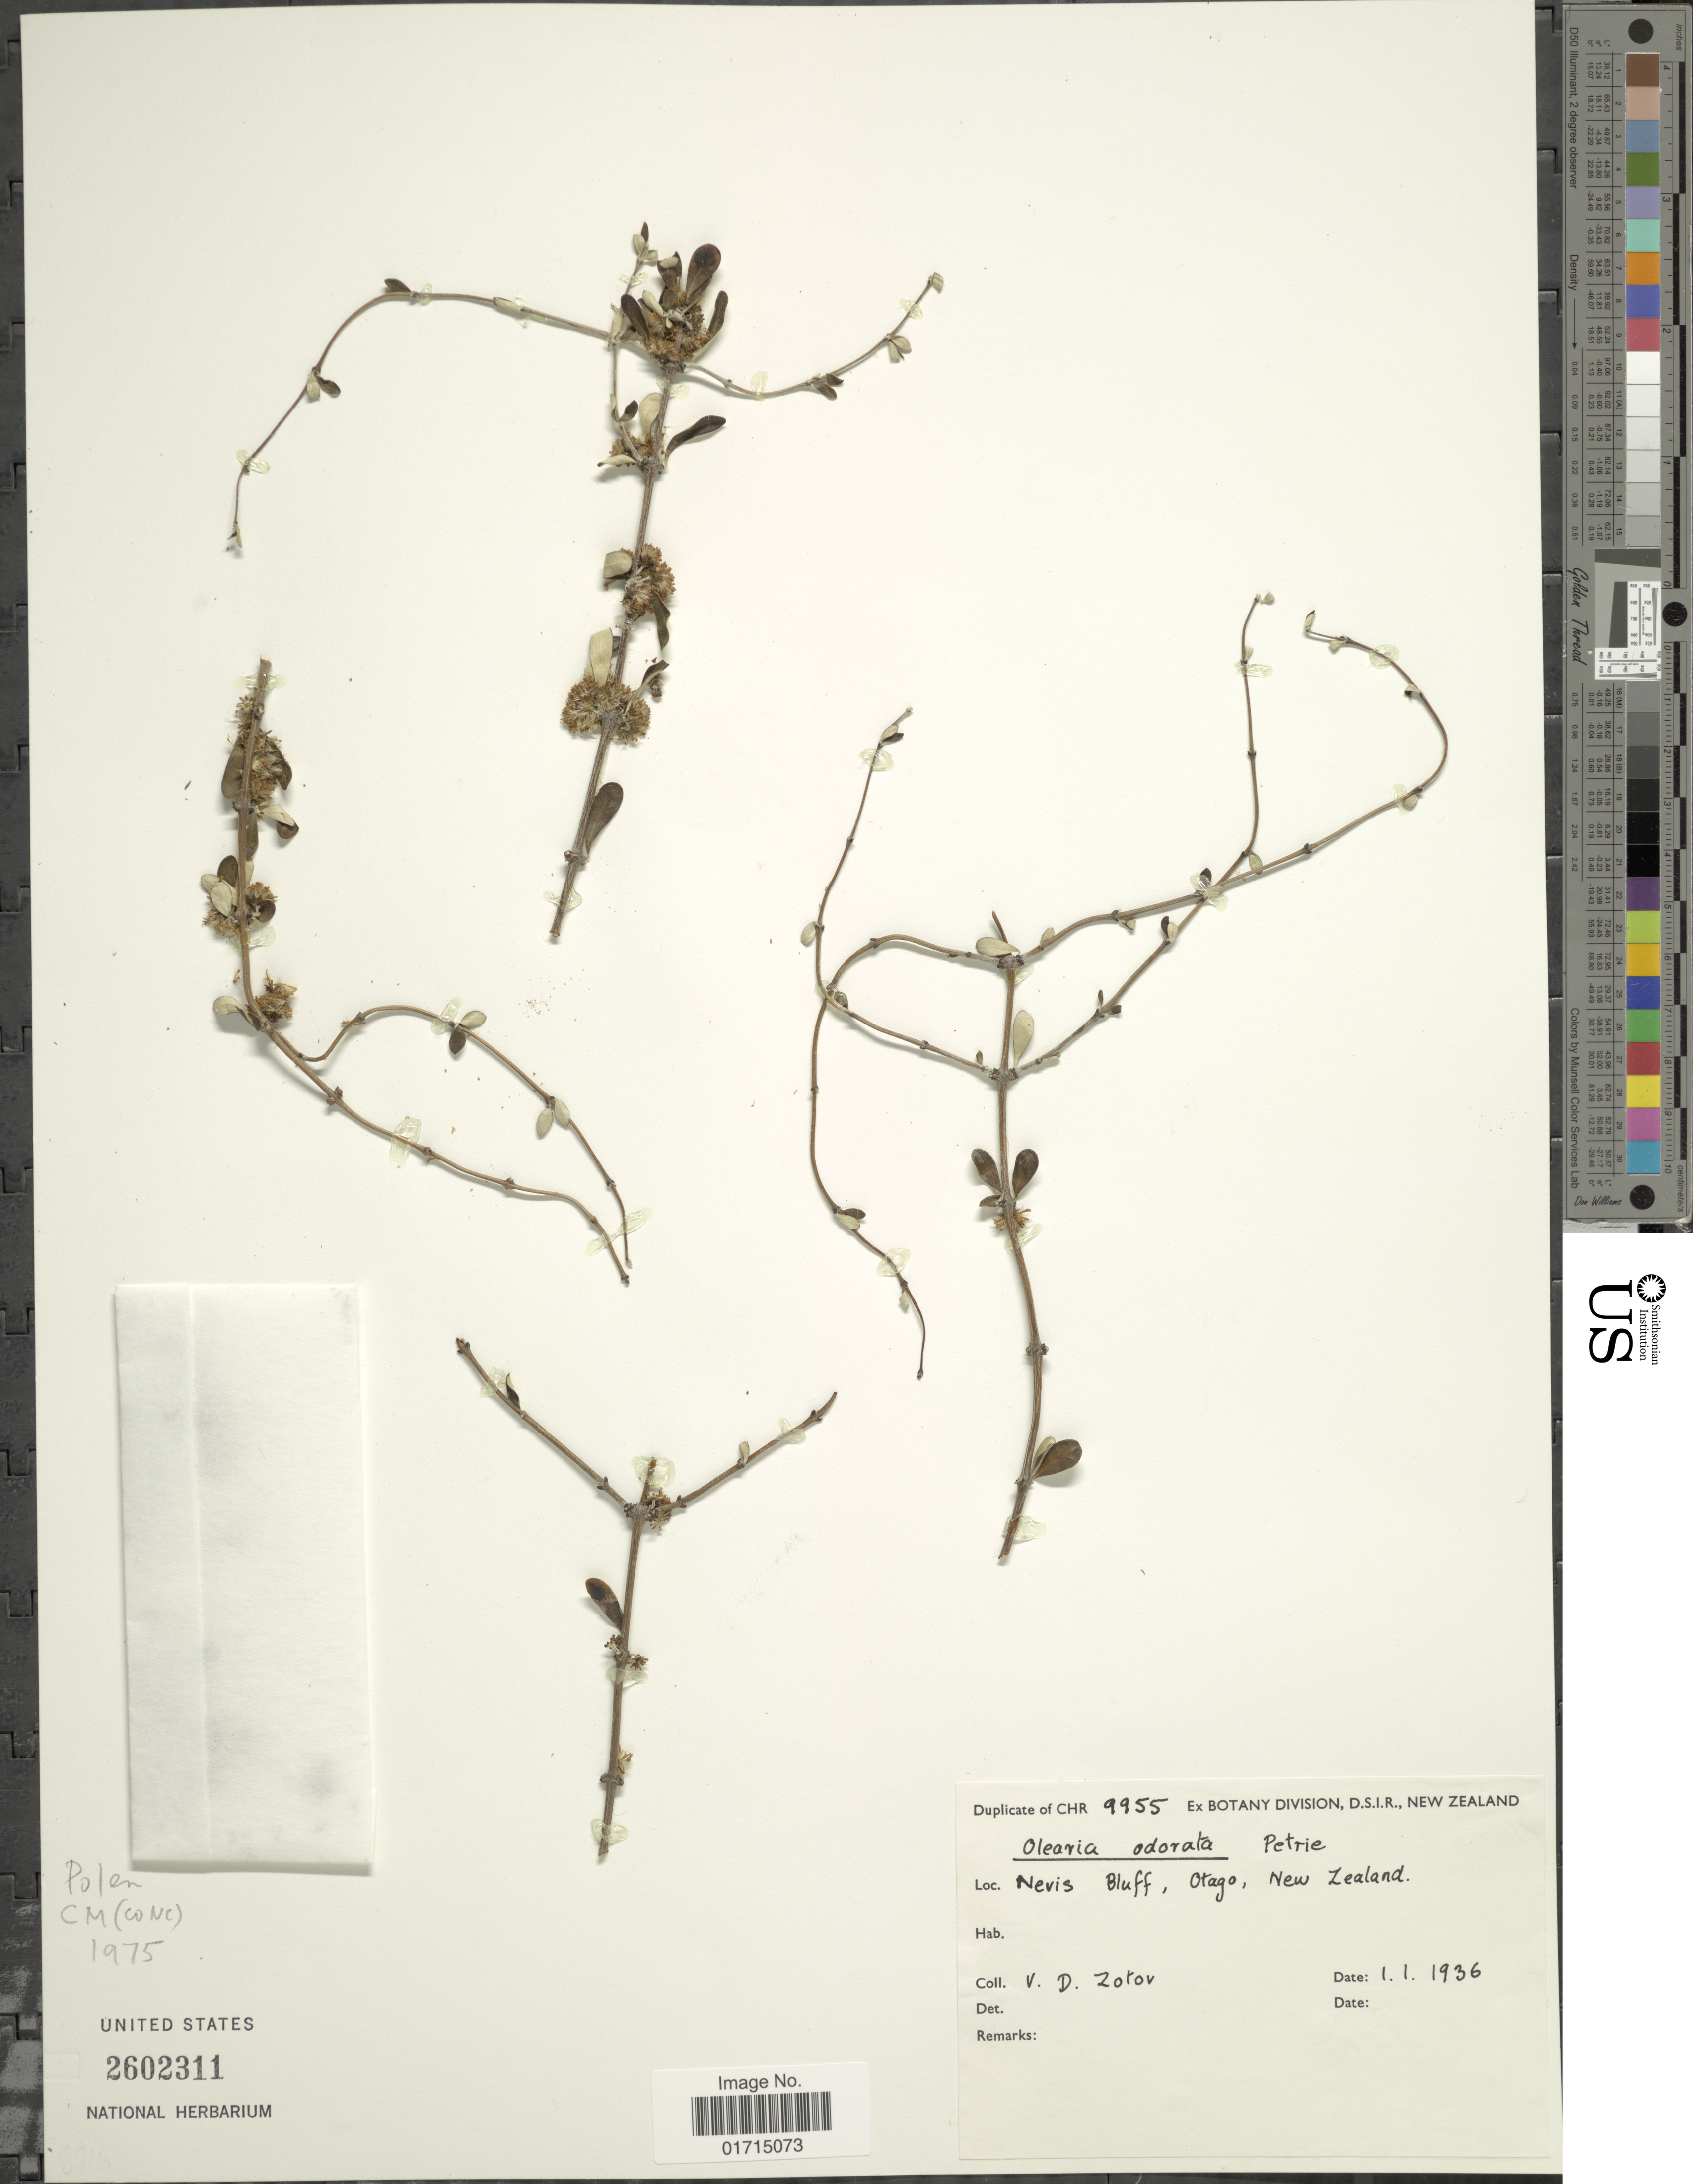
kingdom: Plantae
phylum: Tracheophyta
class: Magnoliopsida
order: Asterales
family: Asteraceae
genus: Olearia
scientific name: Olearia odorata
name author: Petrie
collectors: V. Zotov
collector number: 9955?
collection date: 1936-01-01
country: New Zealand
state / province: Otago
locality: Nevis Bluff, Otago, New Zealand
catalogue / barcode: US 2602311